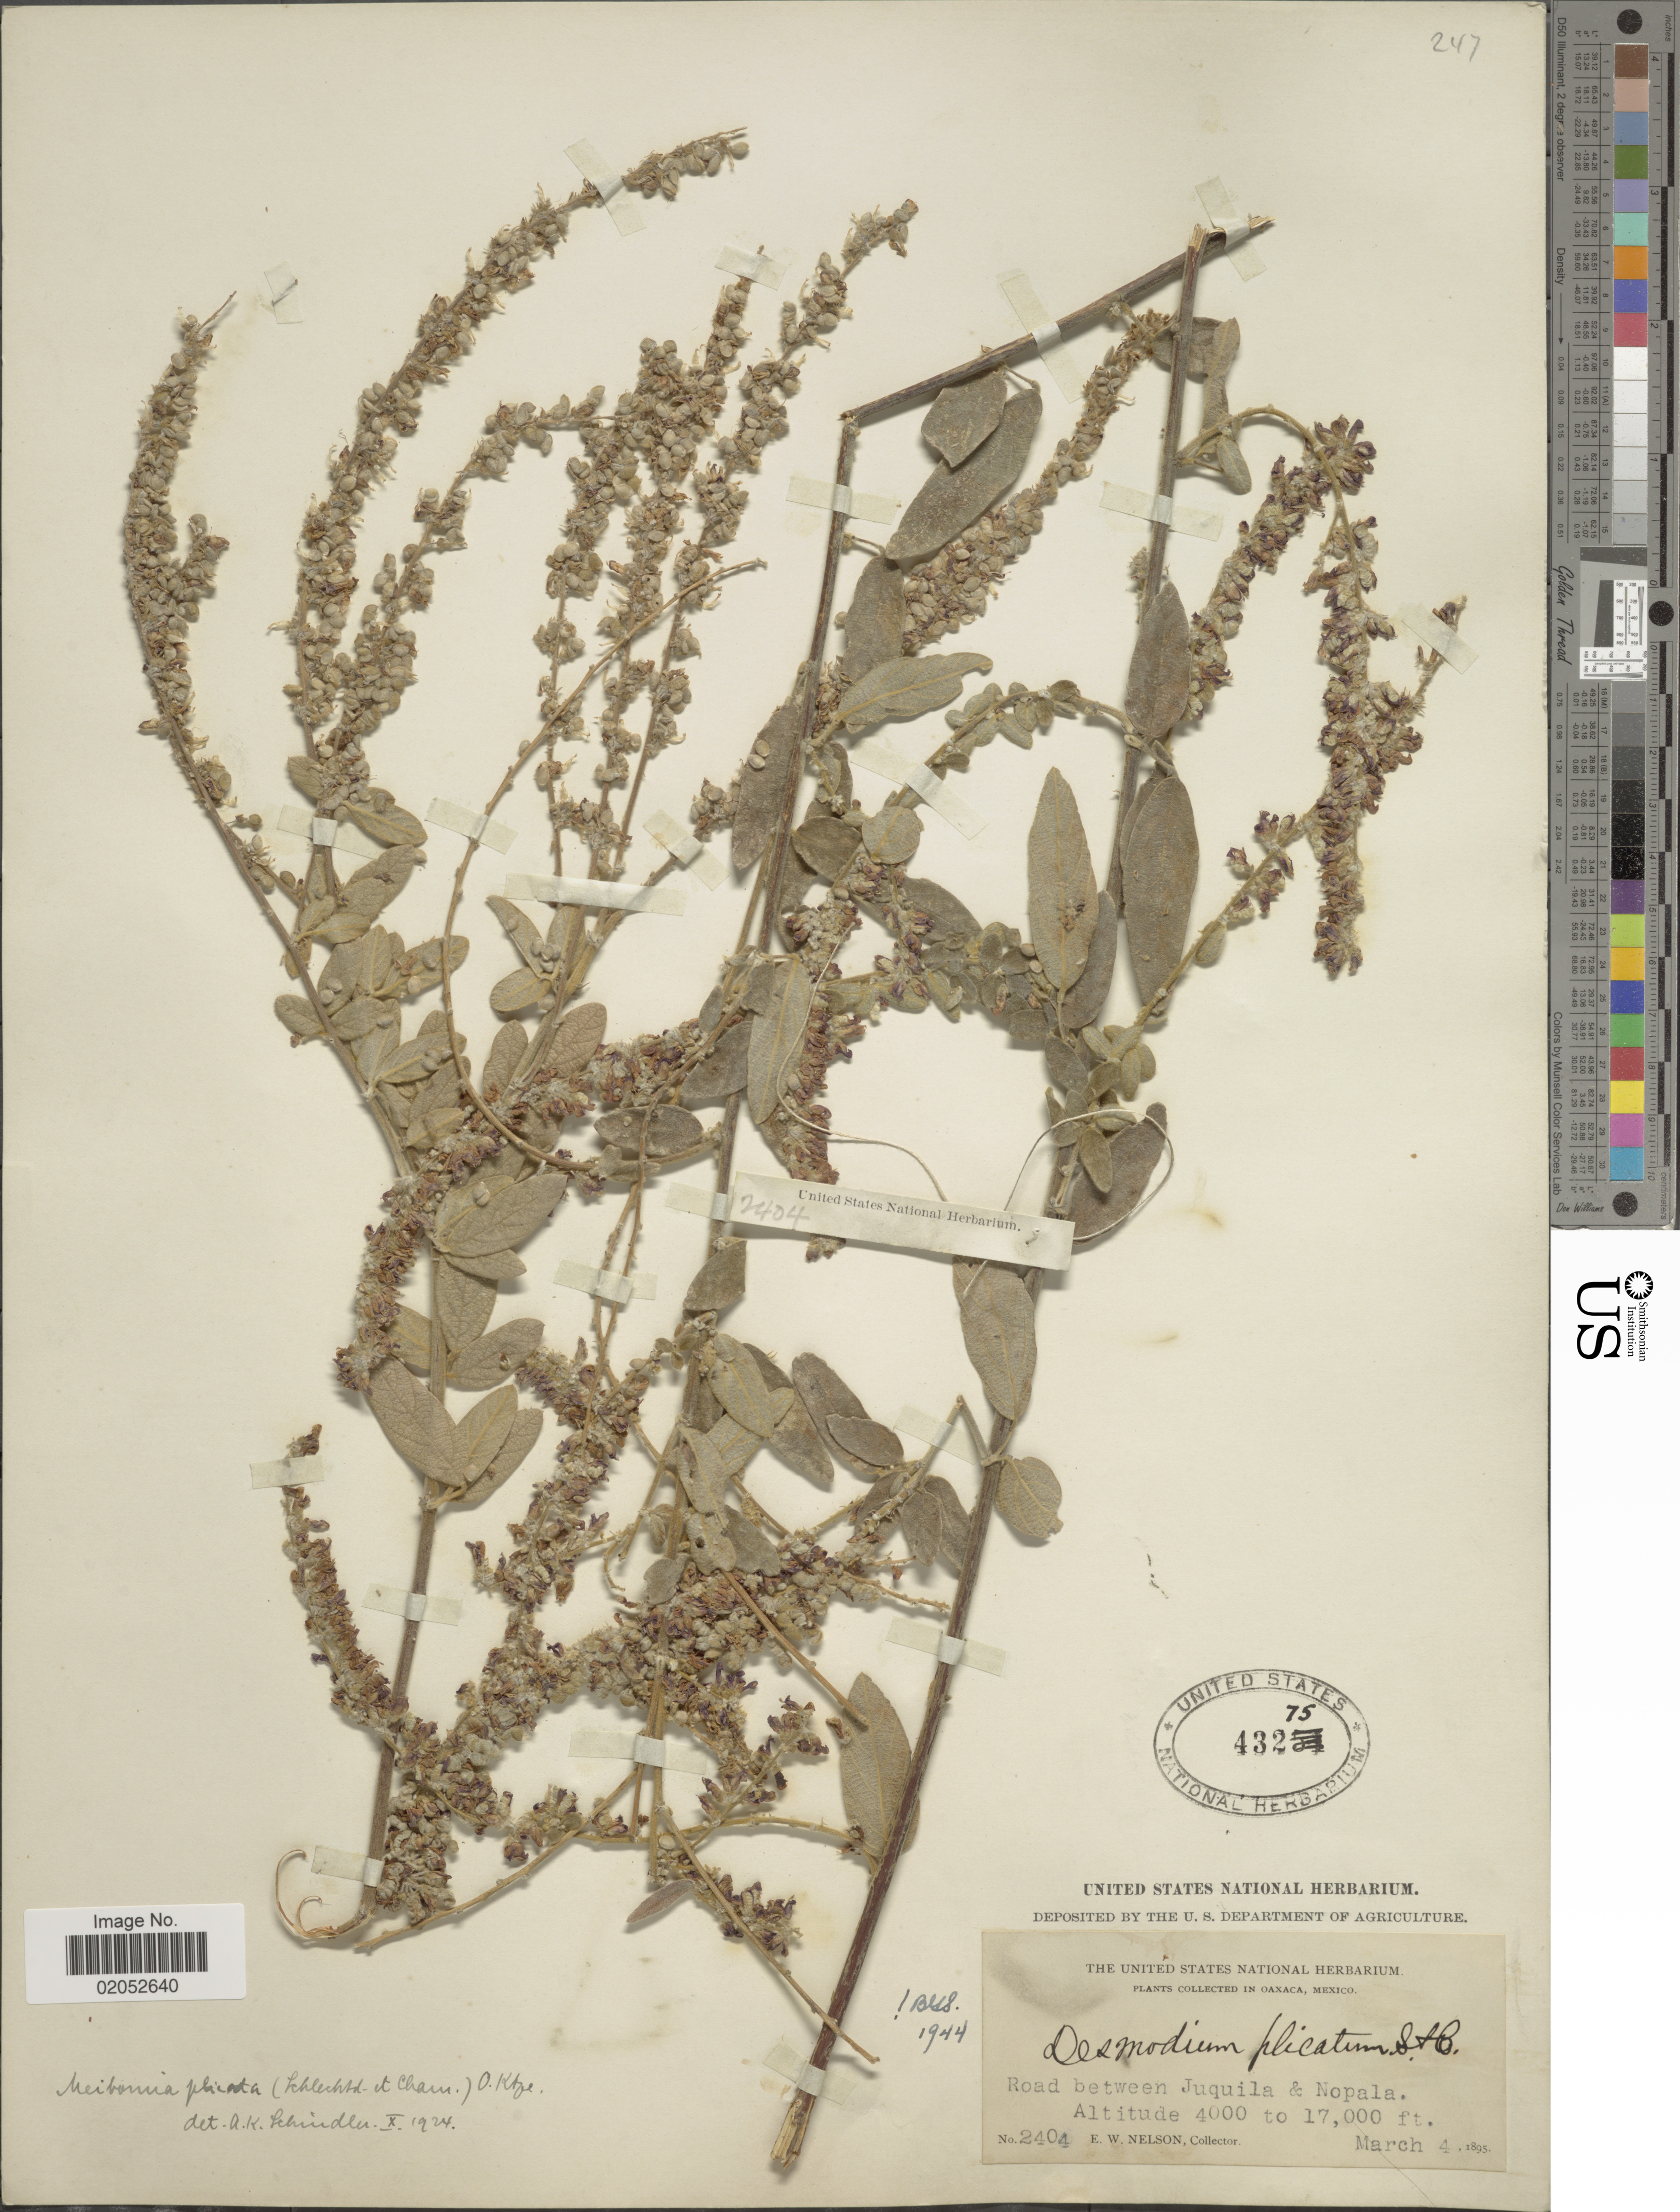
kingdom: Plantae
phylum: Tracheophyta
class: Magnoliopsida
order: Fabales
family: Fabaceae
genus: Desmodium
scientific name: Desmodium plicatum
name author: Schltdl. & Cham.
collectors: E. W. Nelson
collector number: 2404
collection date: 1895-03-04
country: Mexico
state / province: Oaxaca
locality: Road between Juquila & Nopala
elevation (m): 1219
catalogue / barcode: US 43275